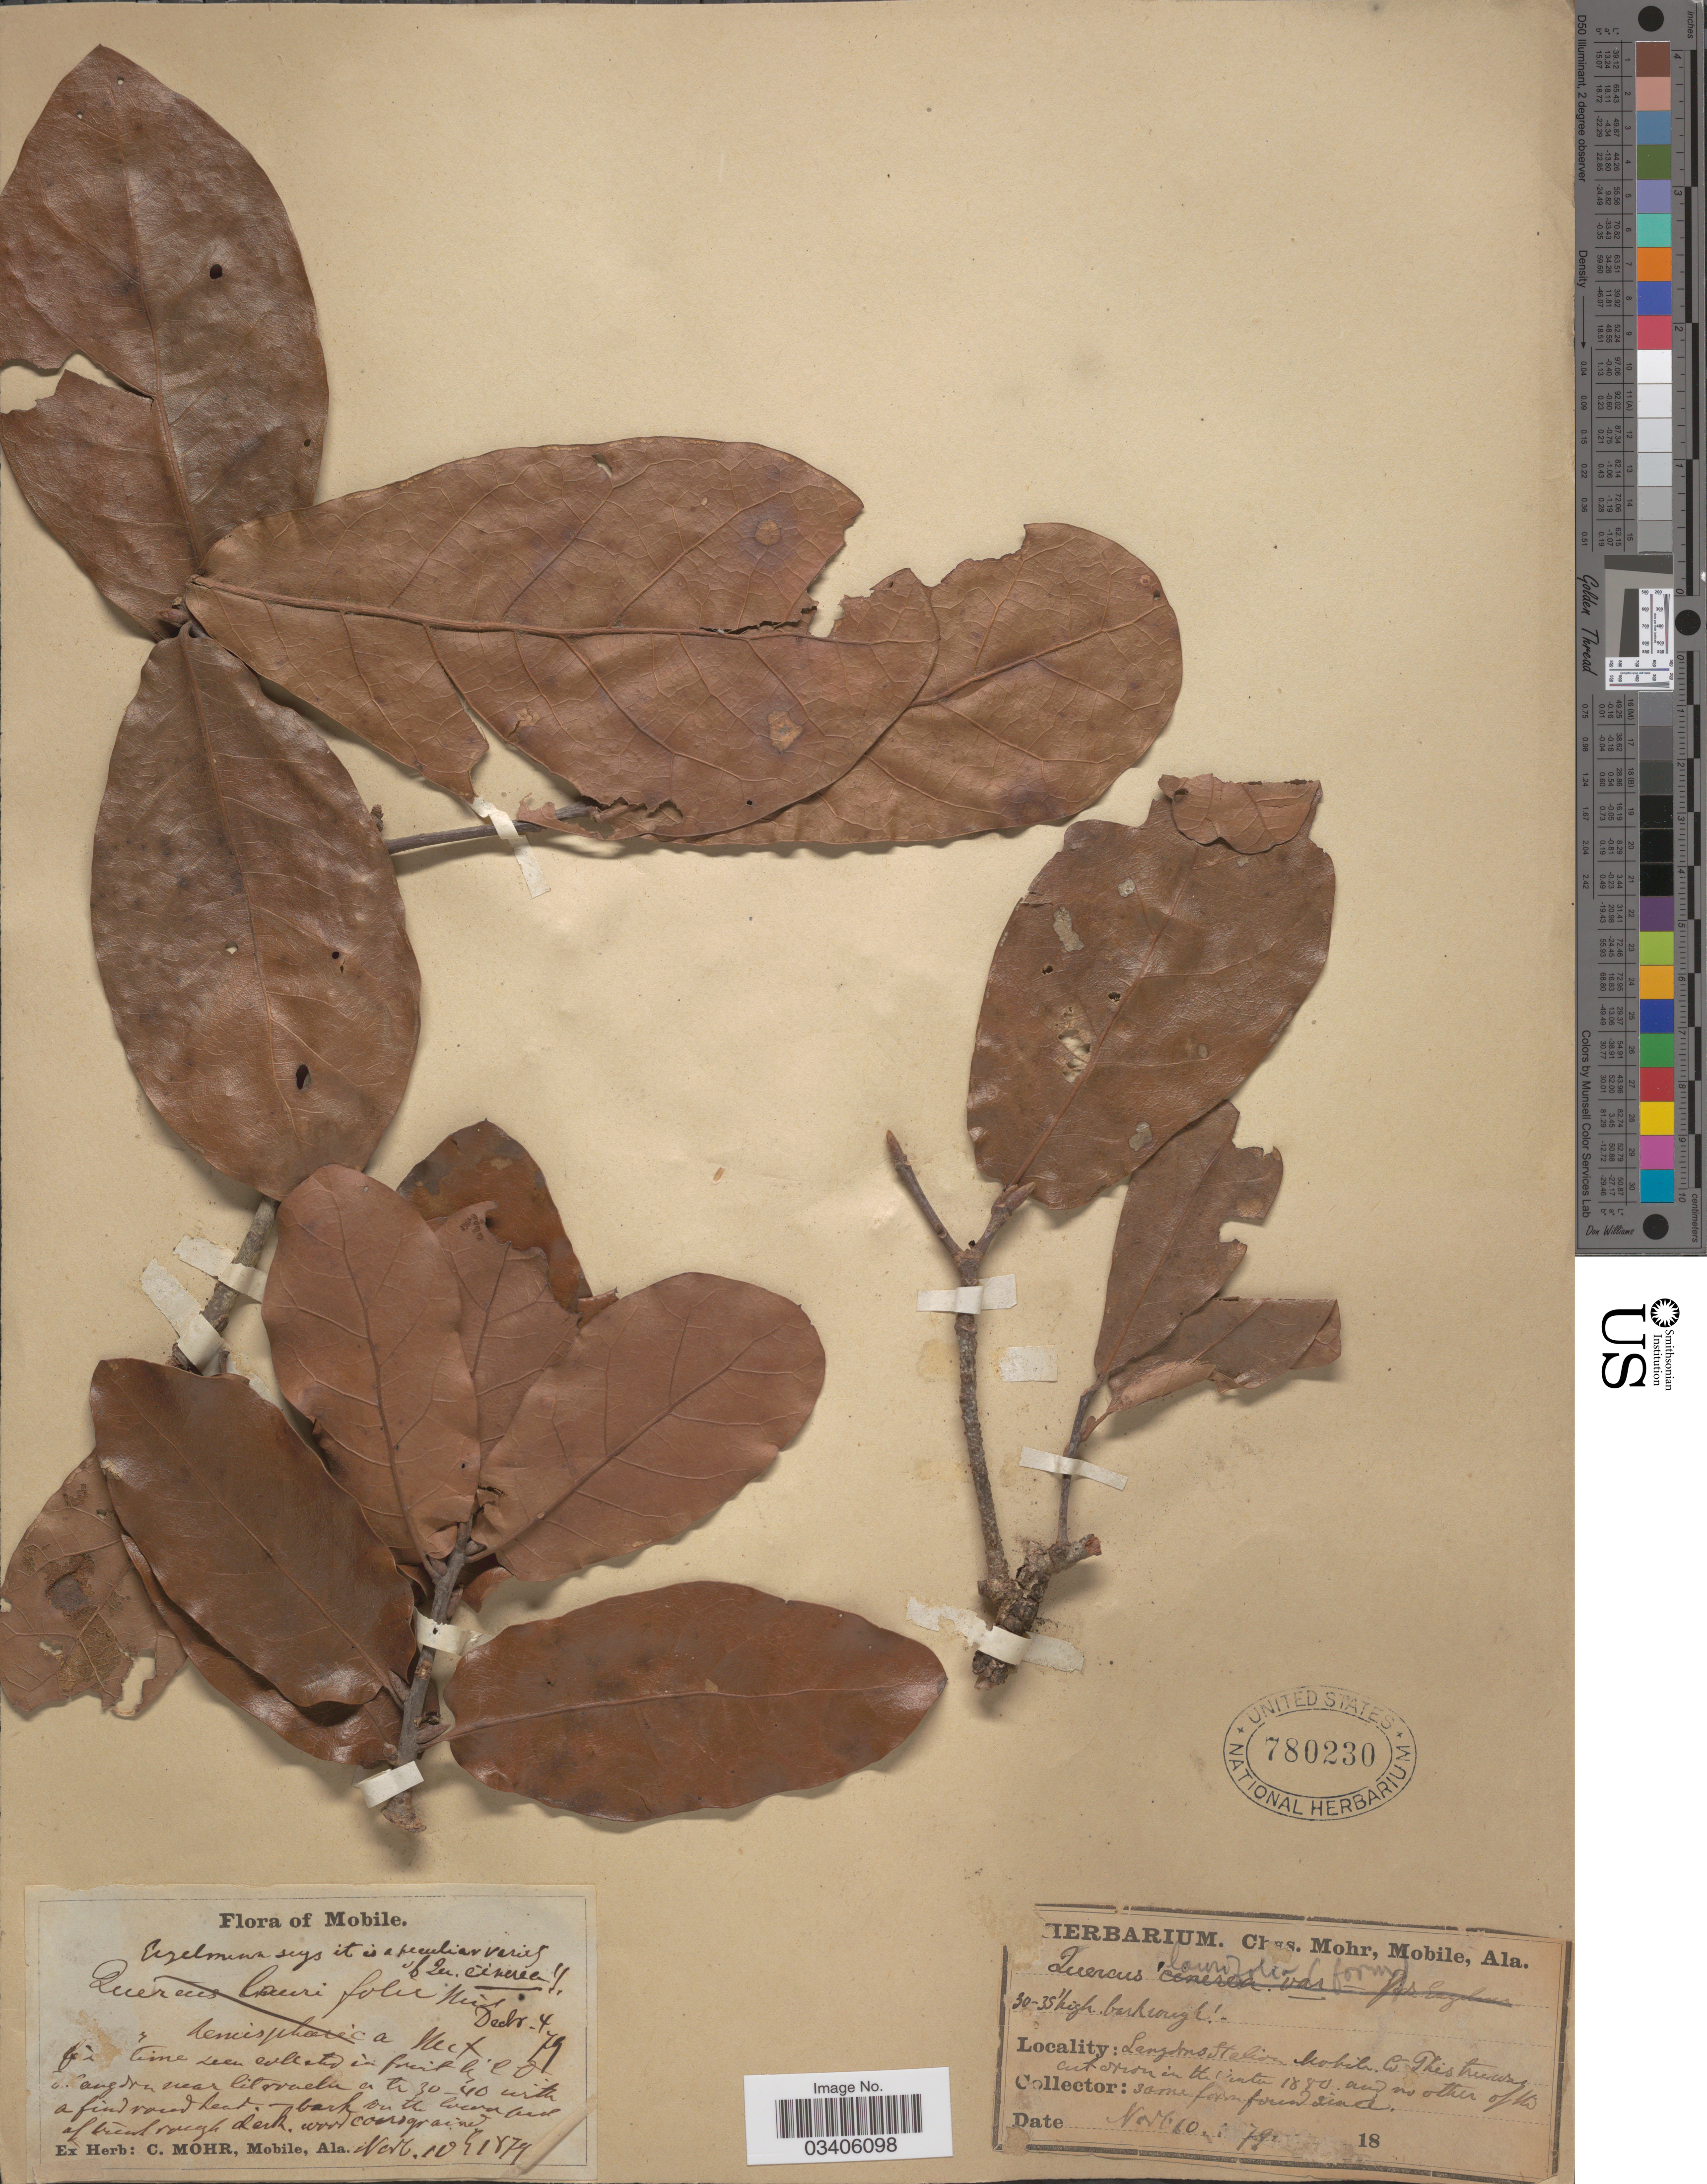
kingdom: Plantae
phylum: Tracheophyta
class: Magnoliopsida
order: Fagales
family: Fagaceae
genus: Quercus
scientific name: Quercus laurifolia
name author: Michx.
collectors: ex herb. C. Mohr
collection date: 1879-11-10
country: United States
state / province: Alabama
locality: Langdons Station. Mobile Co.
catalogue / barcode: US 780230